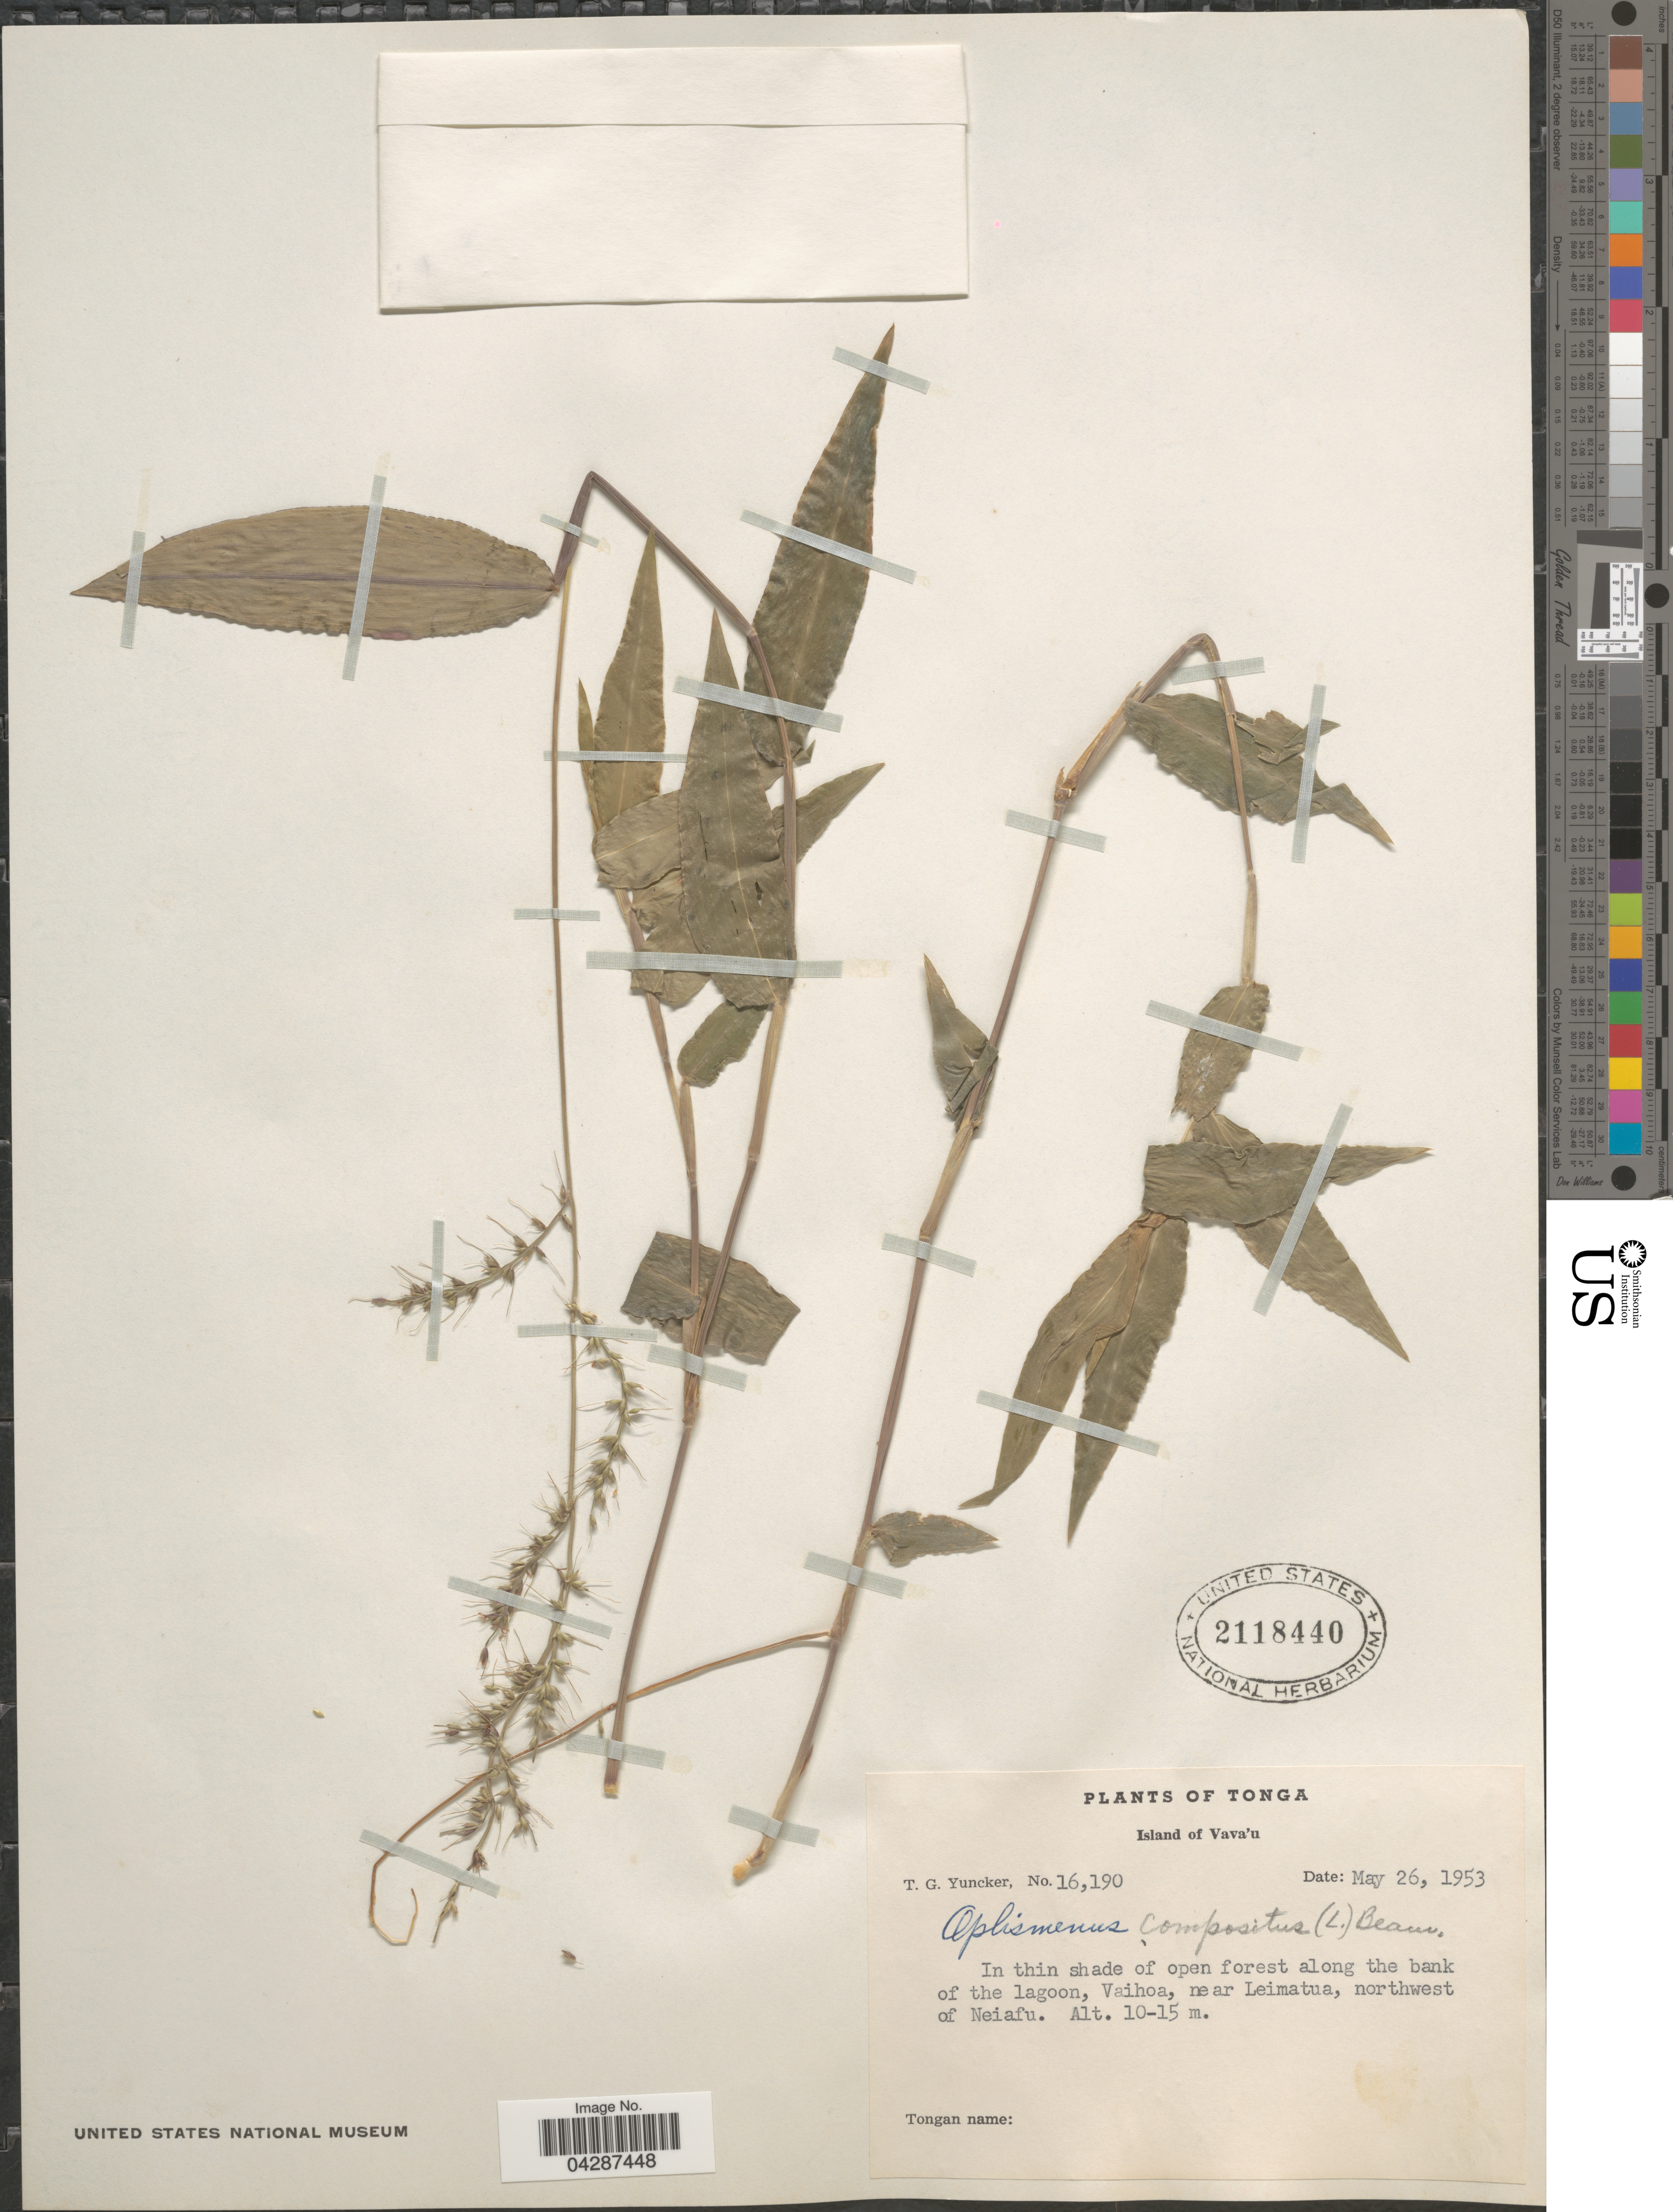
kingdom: Plantae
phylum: Tracheophyta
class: Liliopsida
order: Poales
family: Poaceae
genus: Oplismenus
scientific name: Oplismenus compositus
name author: (L.) P. Beauv.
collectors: T. G. Yuncker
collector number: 16190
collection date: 1953-05-26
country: Tonga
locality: Island of Vava'u. In thin shade of open forest along the bank of the lagoon, Vaihoa, near Leimatua, northwest of Neiafu.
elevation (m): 10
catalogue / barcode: US 2118440